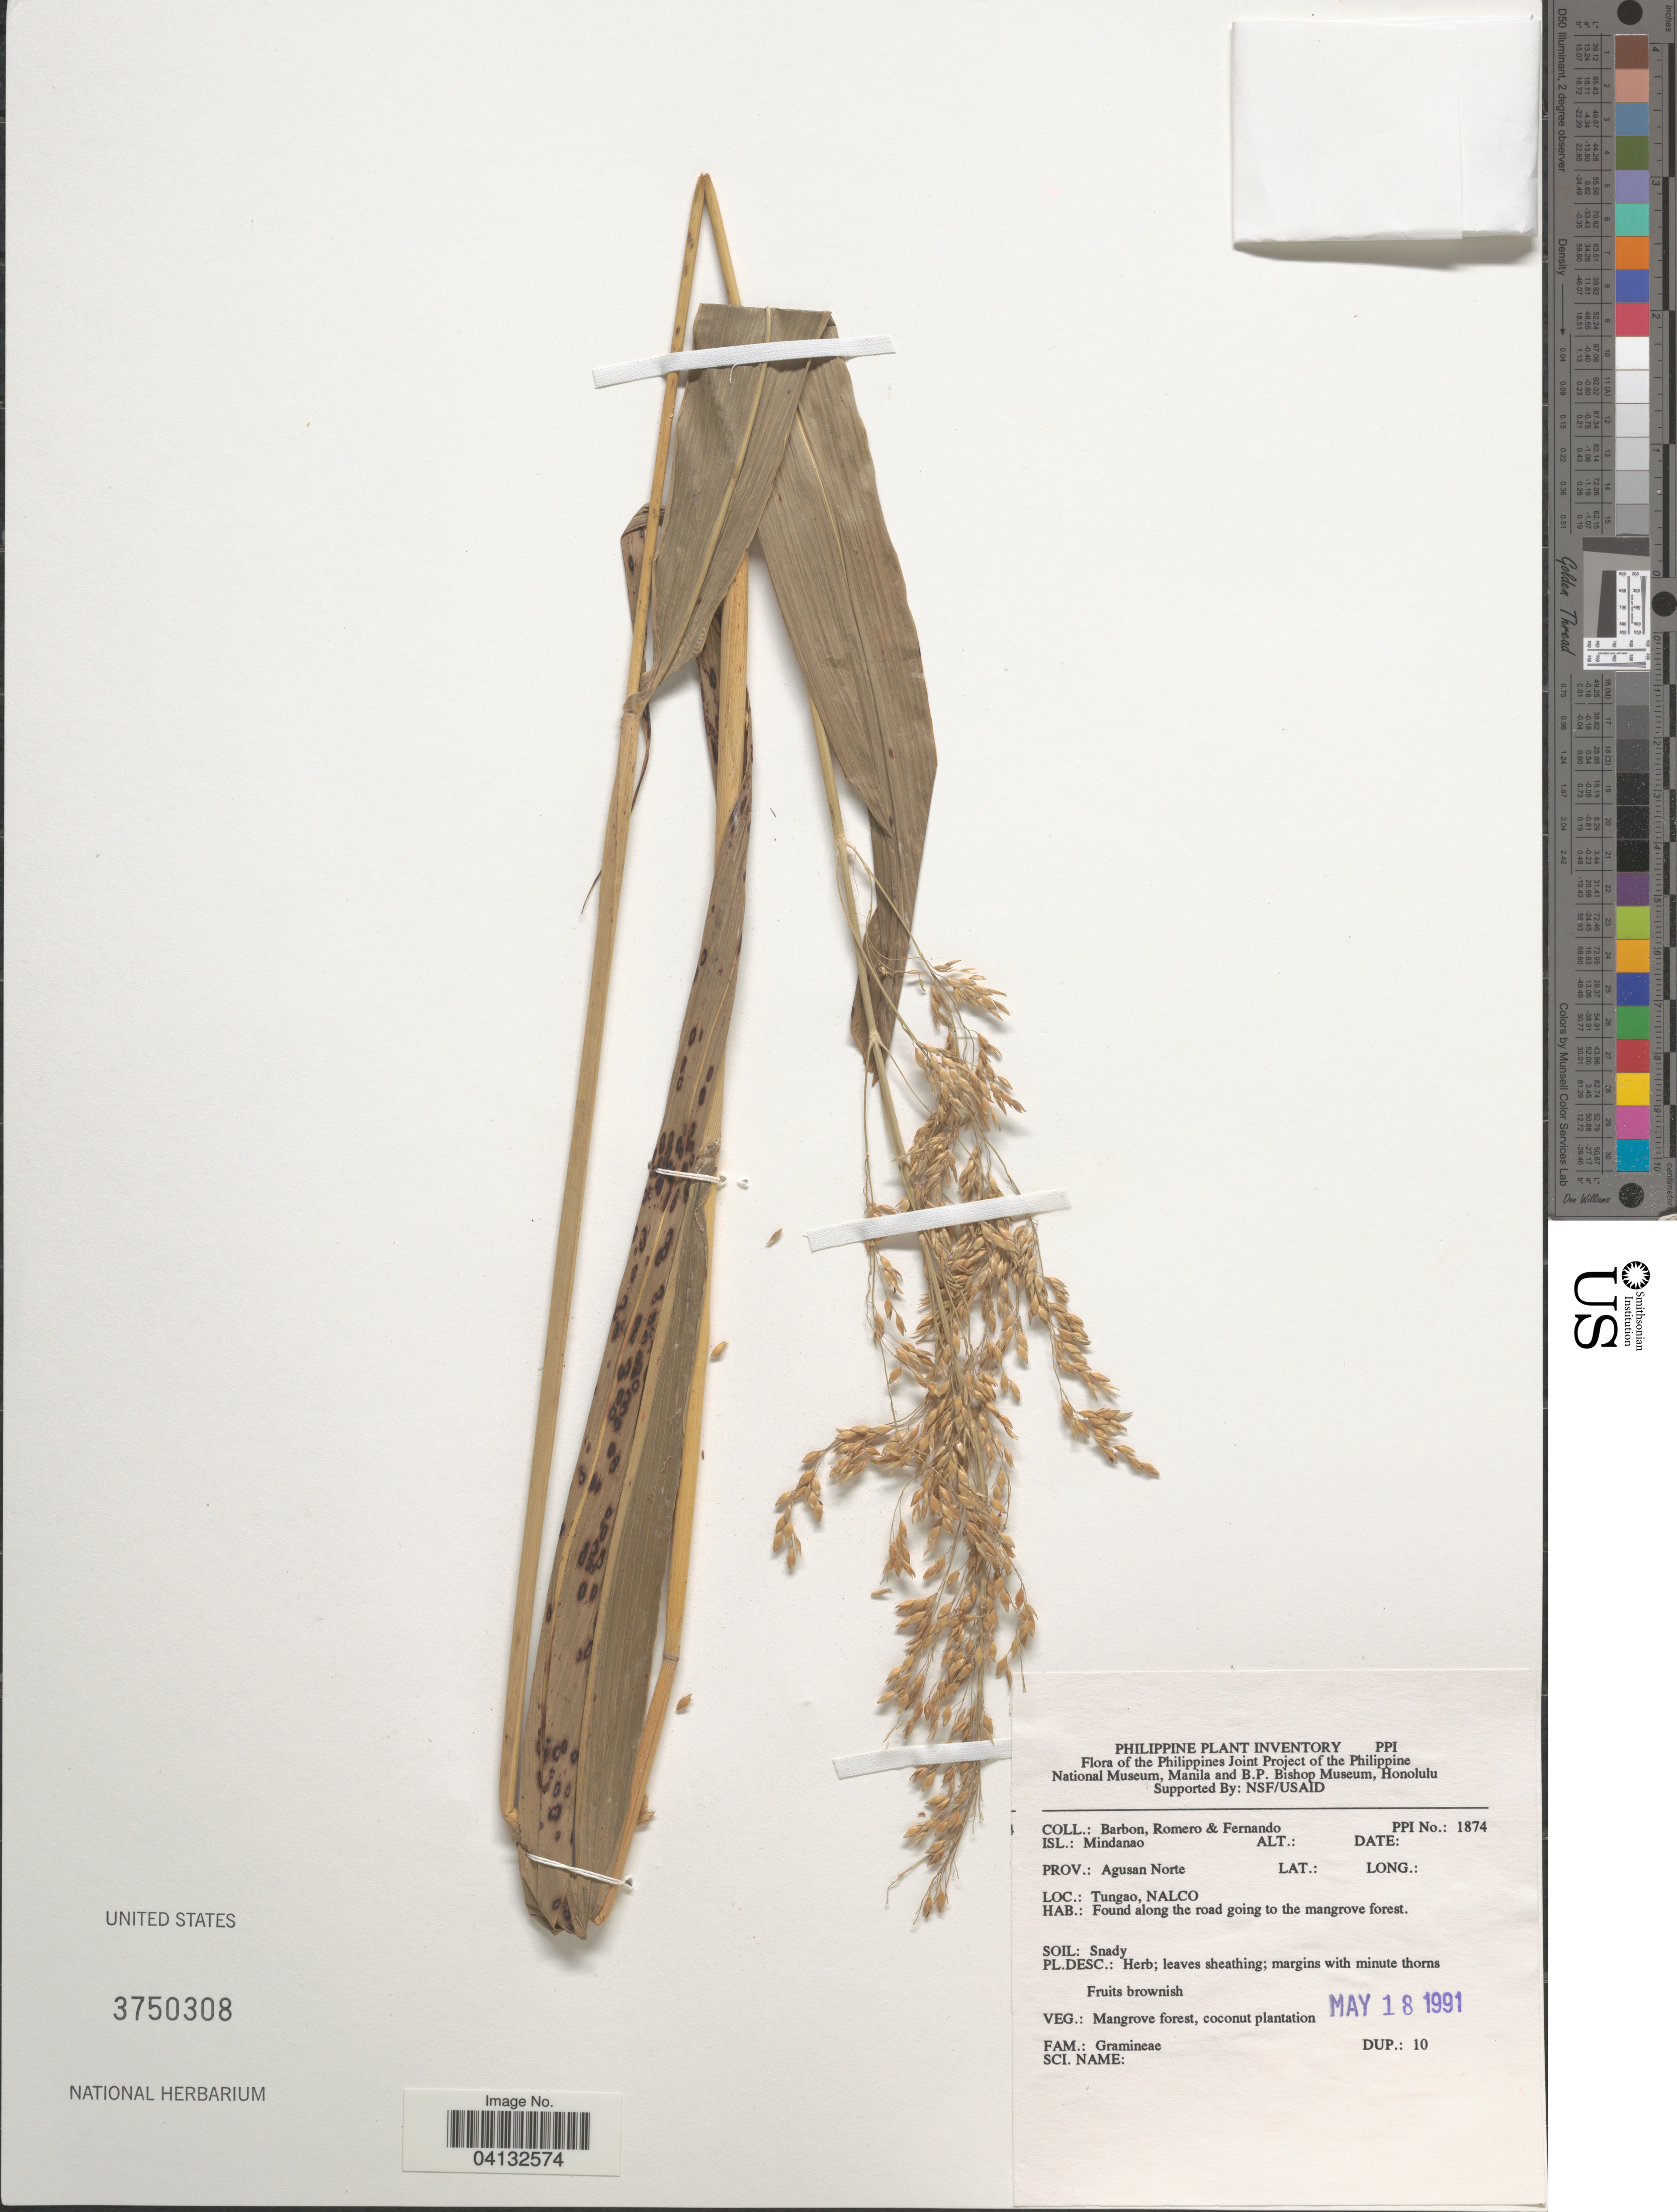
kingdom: Plantae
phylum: Tracheophyta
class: Liliopsida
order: Poales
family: Poaceae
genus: Sorghum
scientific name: Sorghum propinquum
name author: (Kunth) Hitchc.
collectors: Barbon, -. Romero & -- Fernando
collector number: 1874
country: Philippines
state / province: Caraga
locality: Isl.: Mindanao. Prov.: Agusan Norte. Tungao, NALCO.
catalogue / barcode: US 3750308